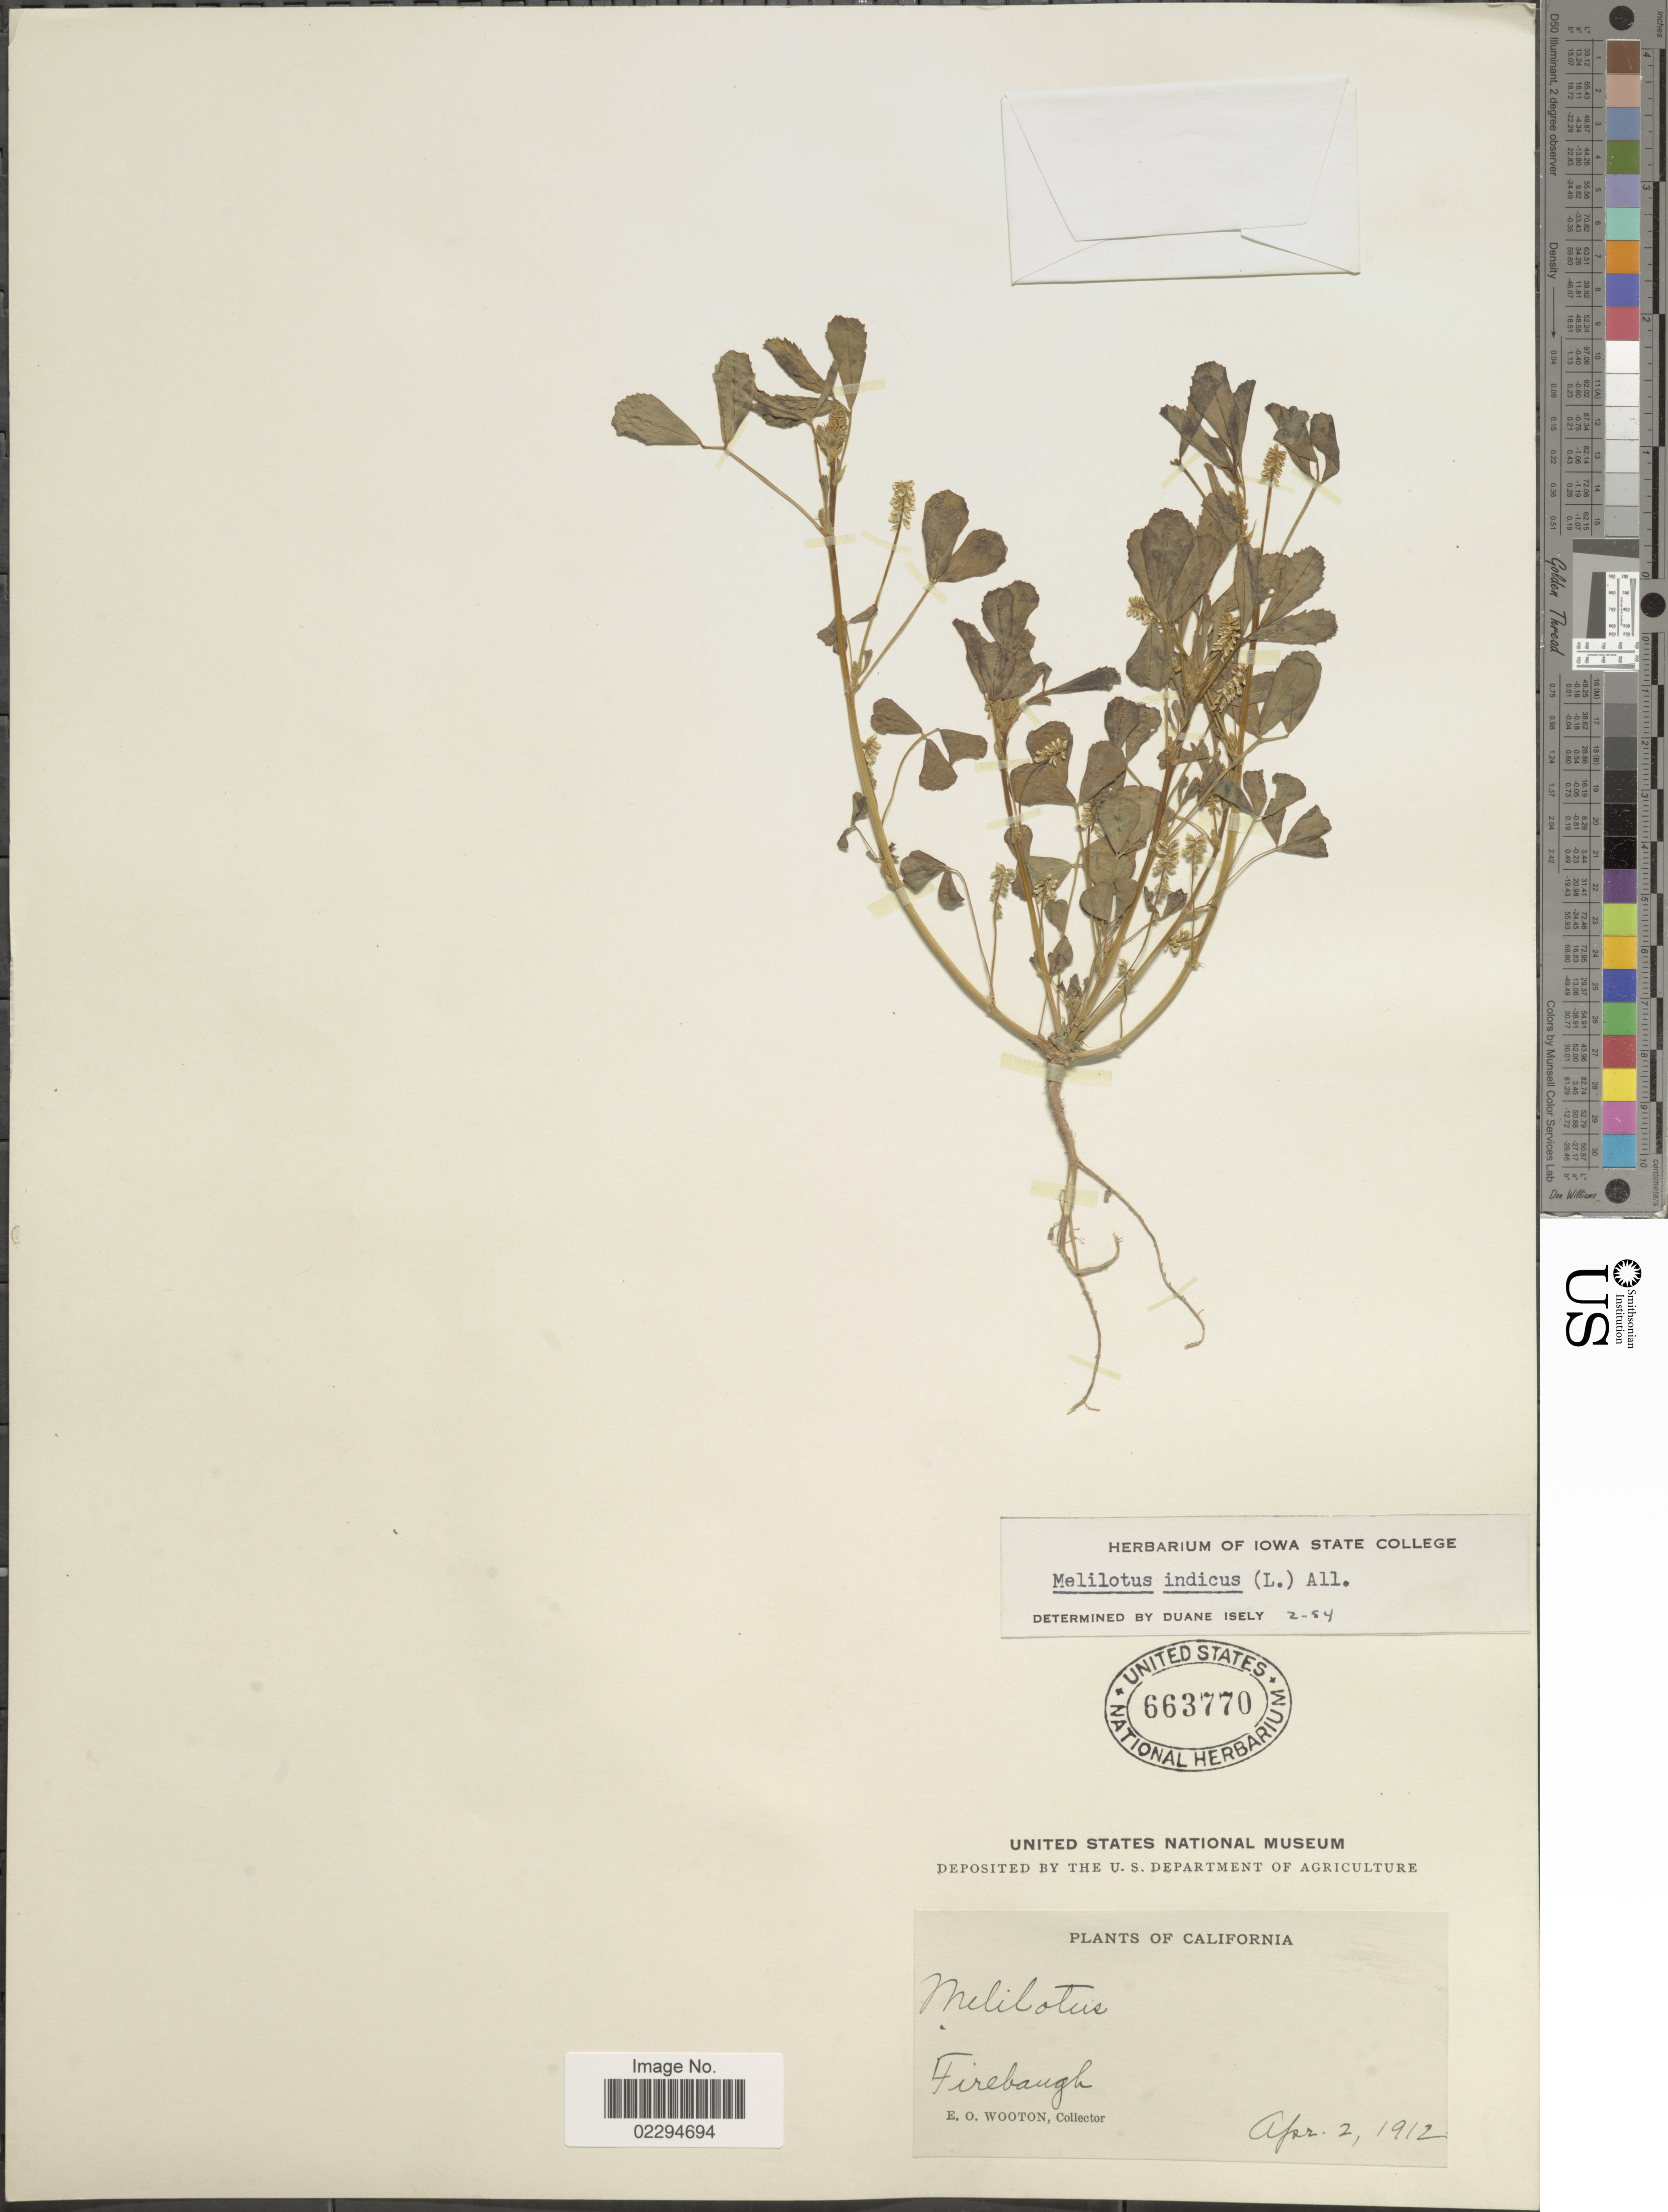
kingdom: Plantae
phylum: Tracheophyta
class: Magnoliopsida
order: Fabales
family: Fabaceae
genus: Melilotus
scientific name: Melilotus indicus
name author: (L.) All.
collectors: E. O. Wooton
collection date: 1912-04-02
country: United States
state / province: California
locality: Firebaugh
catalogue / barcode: US 663770